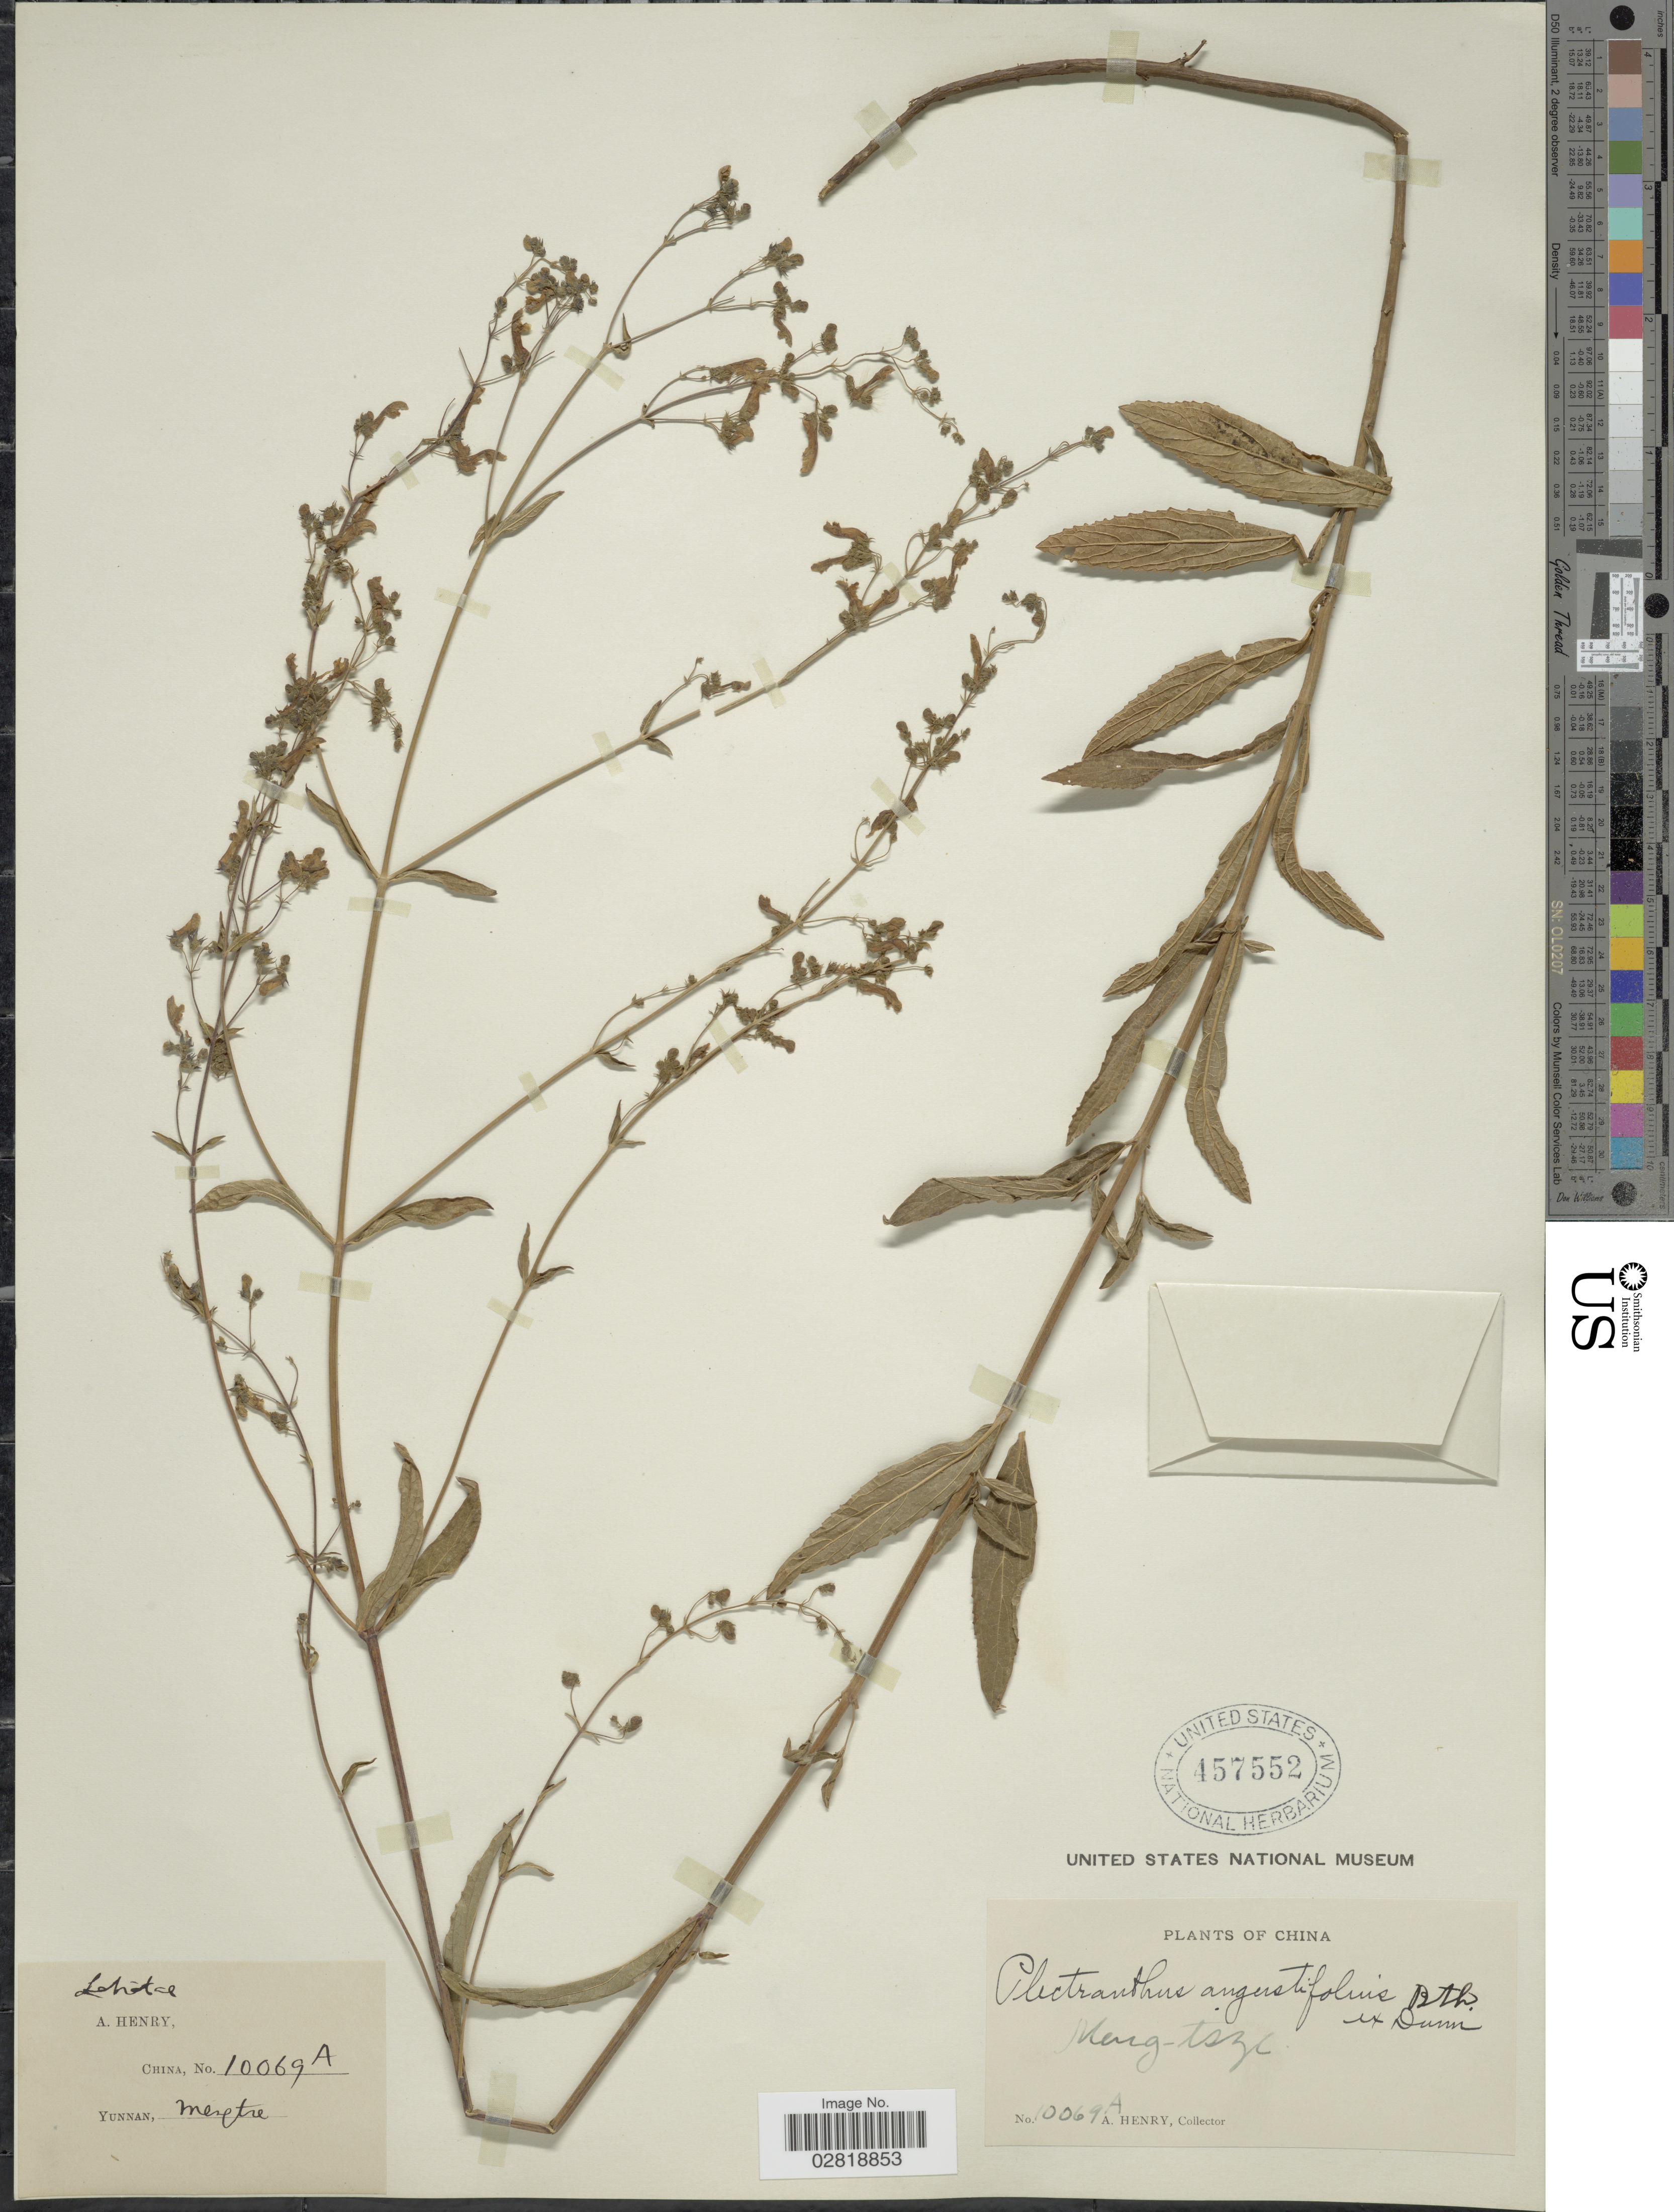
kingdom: Plantae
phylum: Tracheophyta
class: Magnoliopsida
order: Lamiales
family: Lamiaceae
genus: Isodon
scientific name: Isodon angustifolius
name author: (Dunn) Kudô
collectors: A. Henry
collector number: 10069 A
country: China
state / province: Yunnan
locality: Meng-tsze.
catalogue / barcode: US 457552